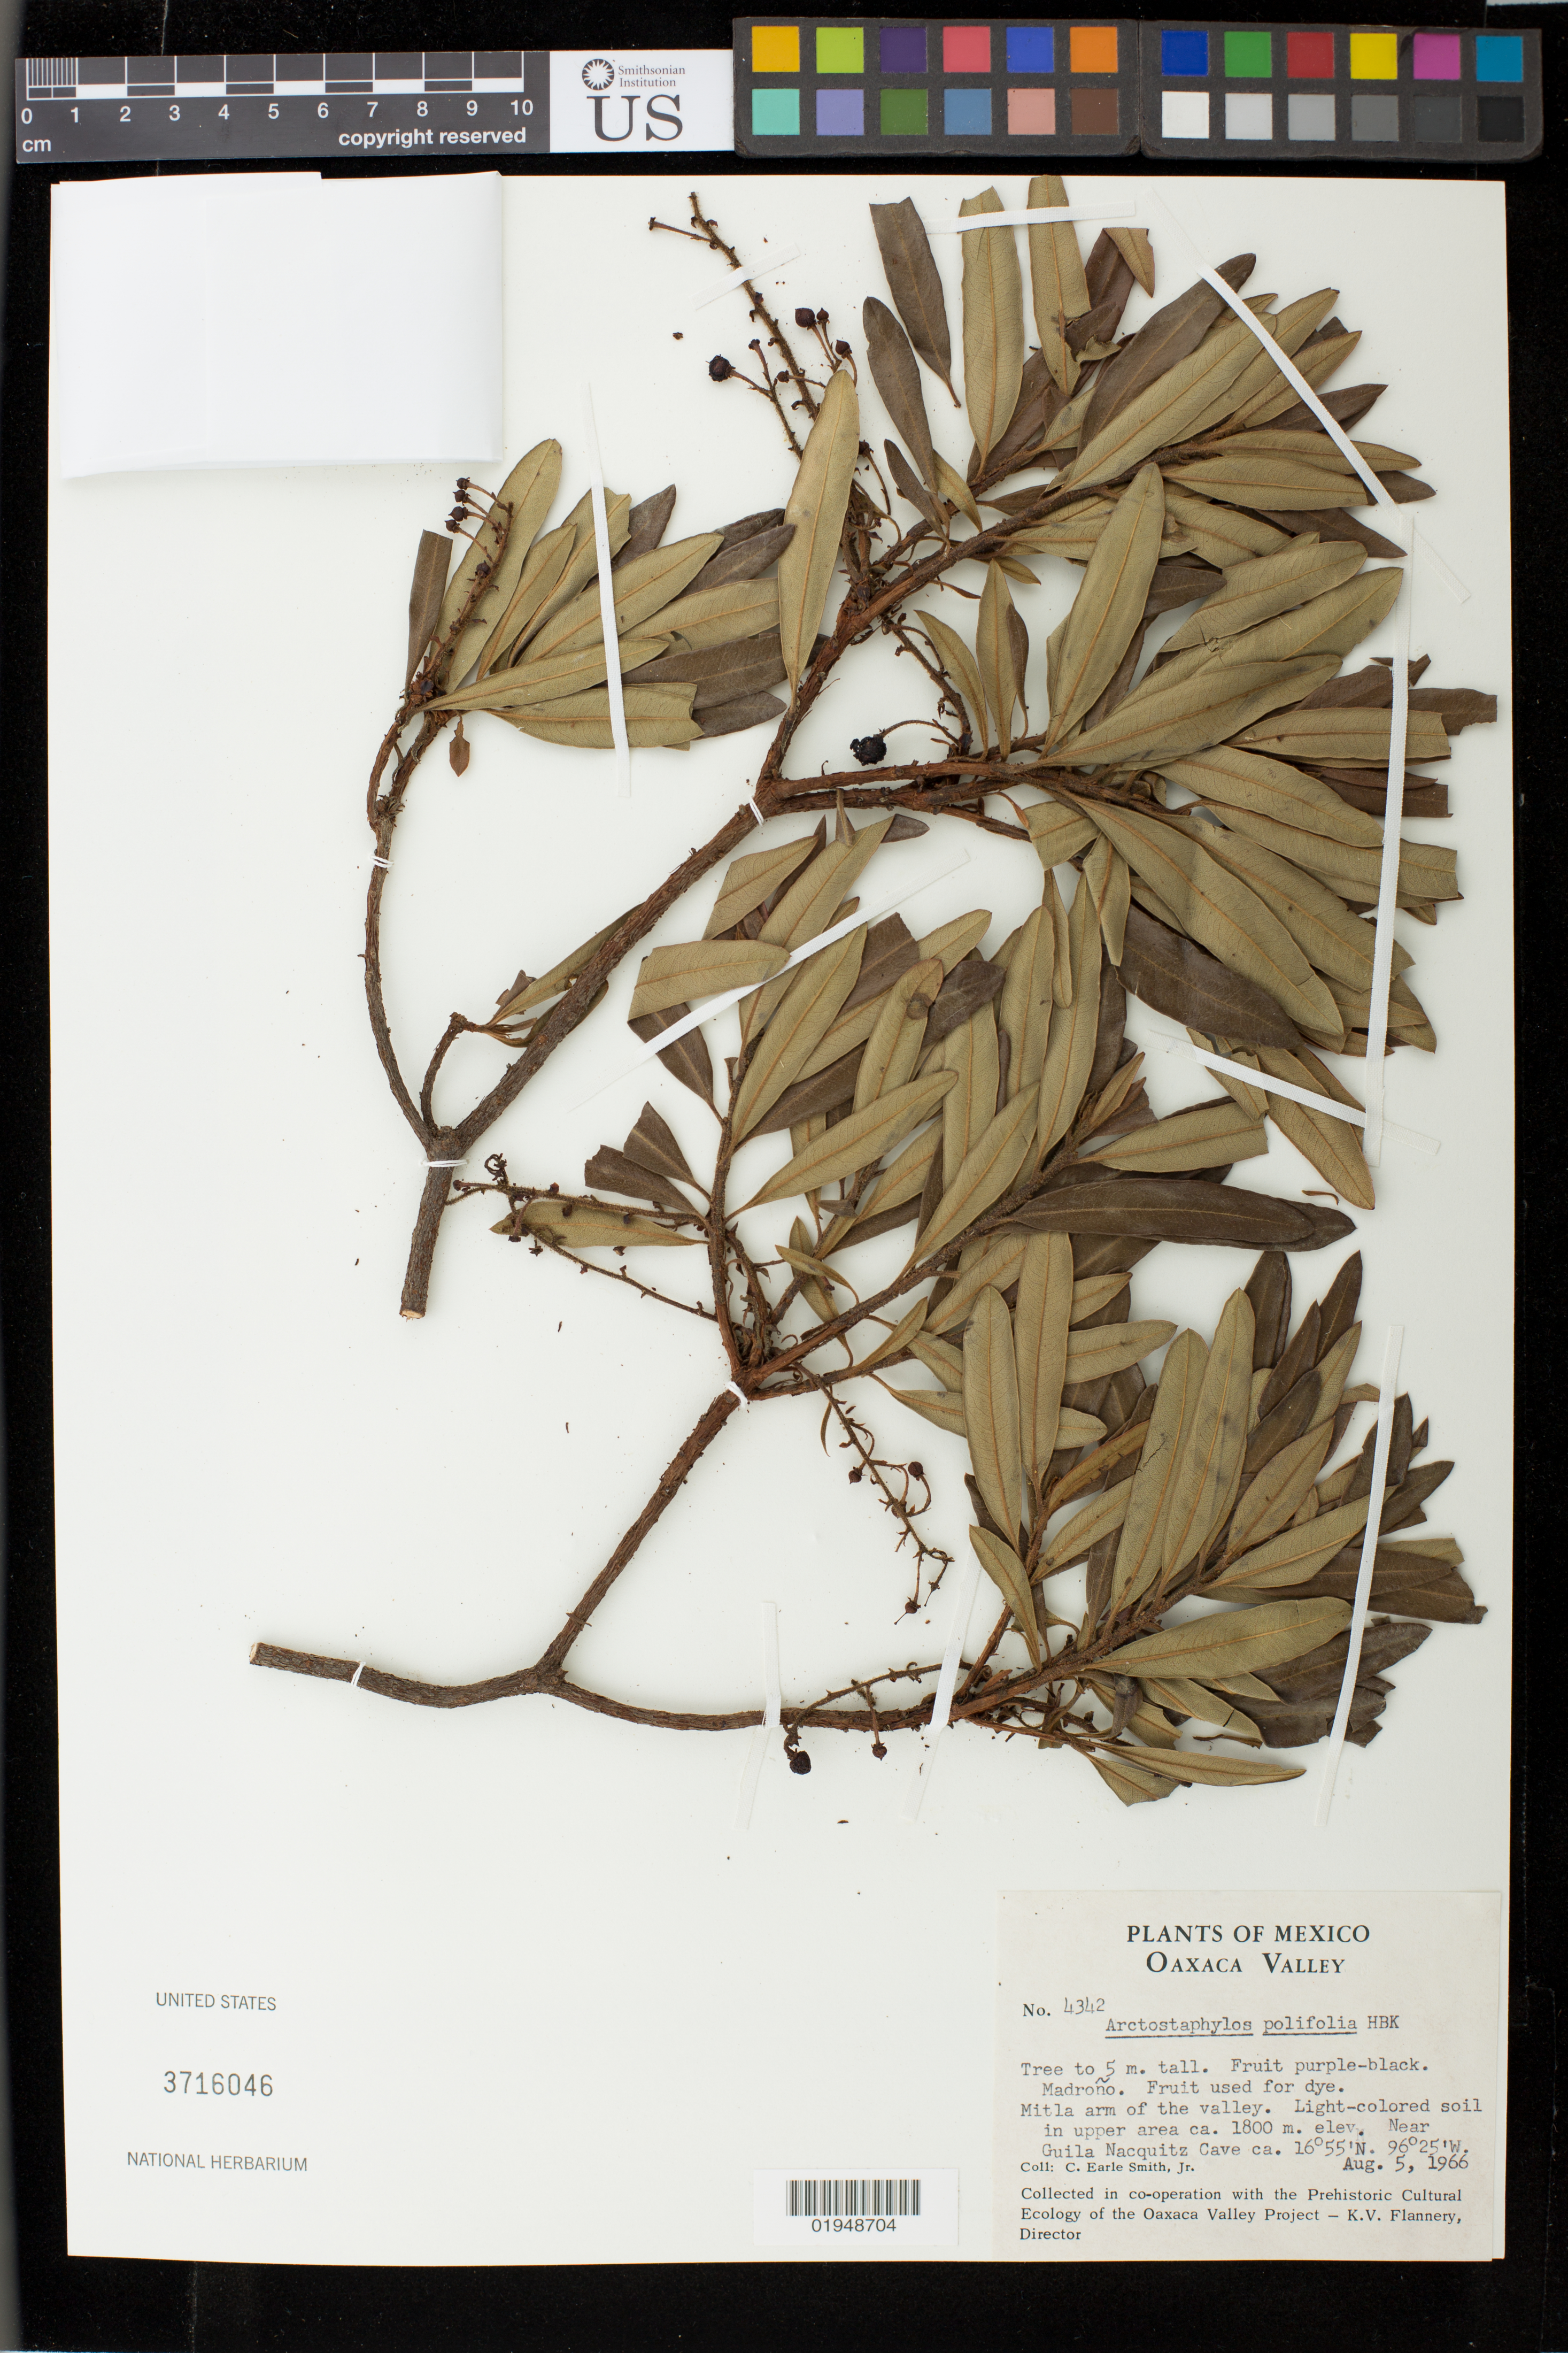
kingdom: Plantae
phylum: Tracheophyta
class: Magnoliopsida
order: Ericales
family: Ericaceae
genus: Arctostaphylos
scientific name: Arctostaphylos polifolia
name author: Kunth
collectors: C. E. Smith Jr.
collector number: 4342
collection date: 1966-08-10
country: Mexico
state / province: Oaxaca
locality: Mitla arm of Oaxaca Valley near Guilá Nacquitz cave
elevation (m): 1800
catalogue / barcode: US 3716046